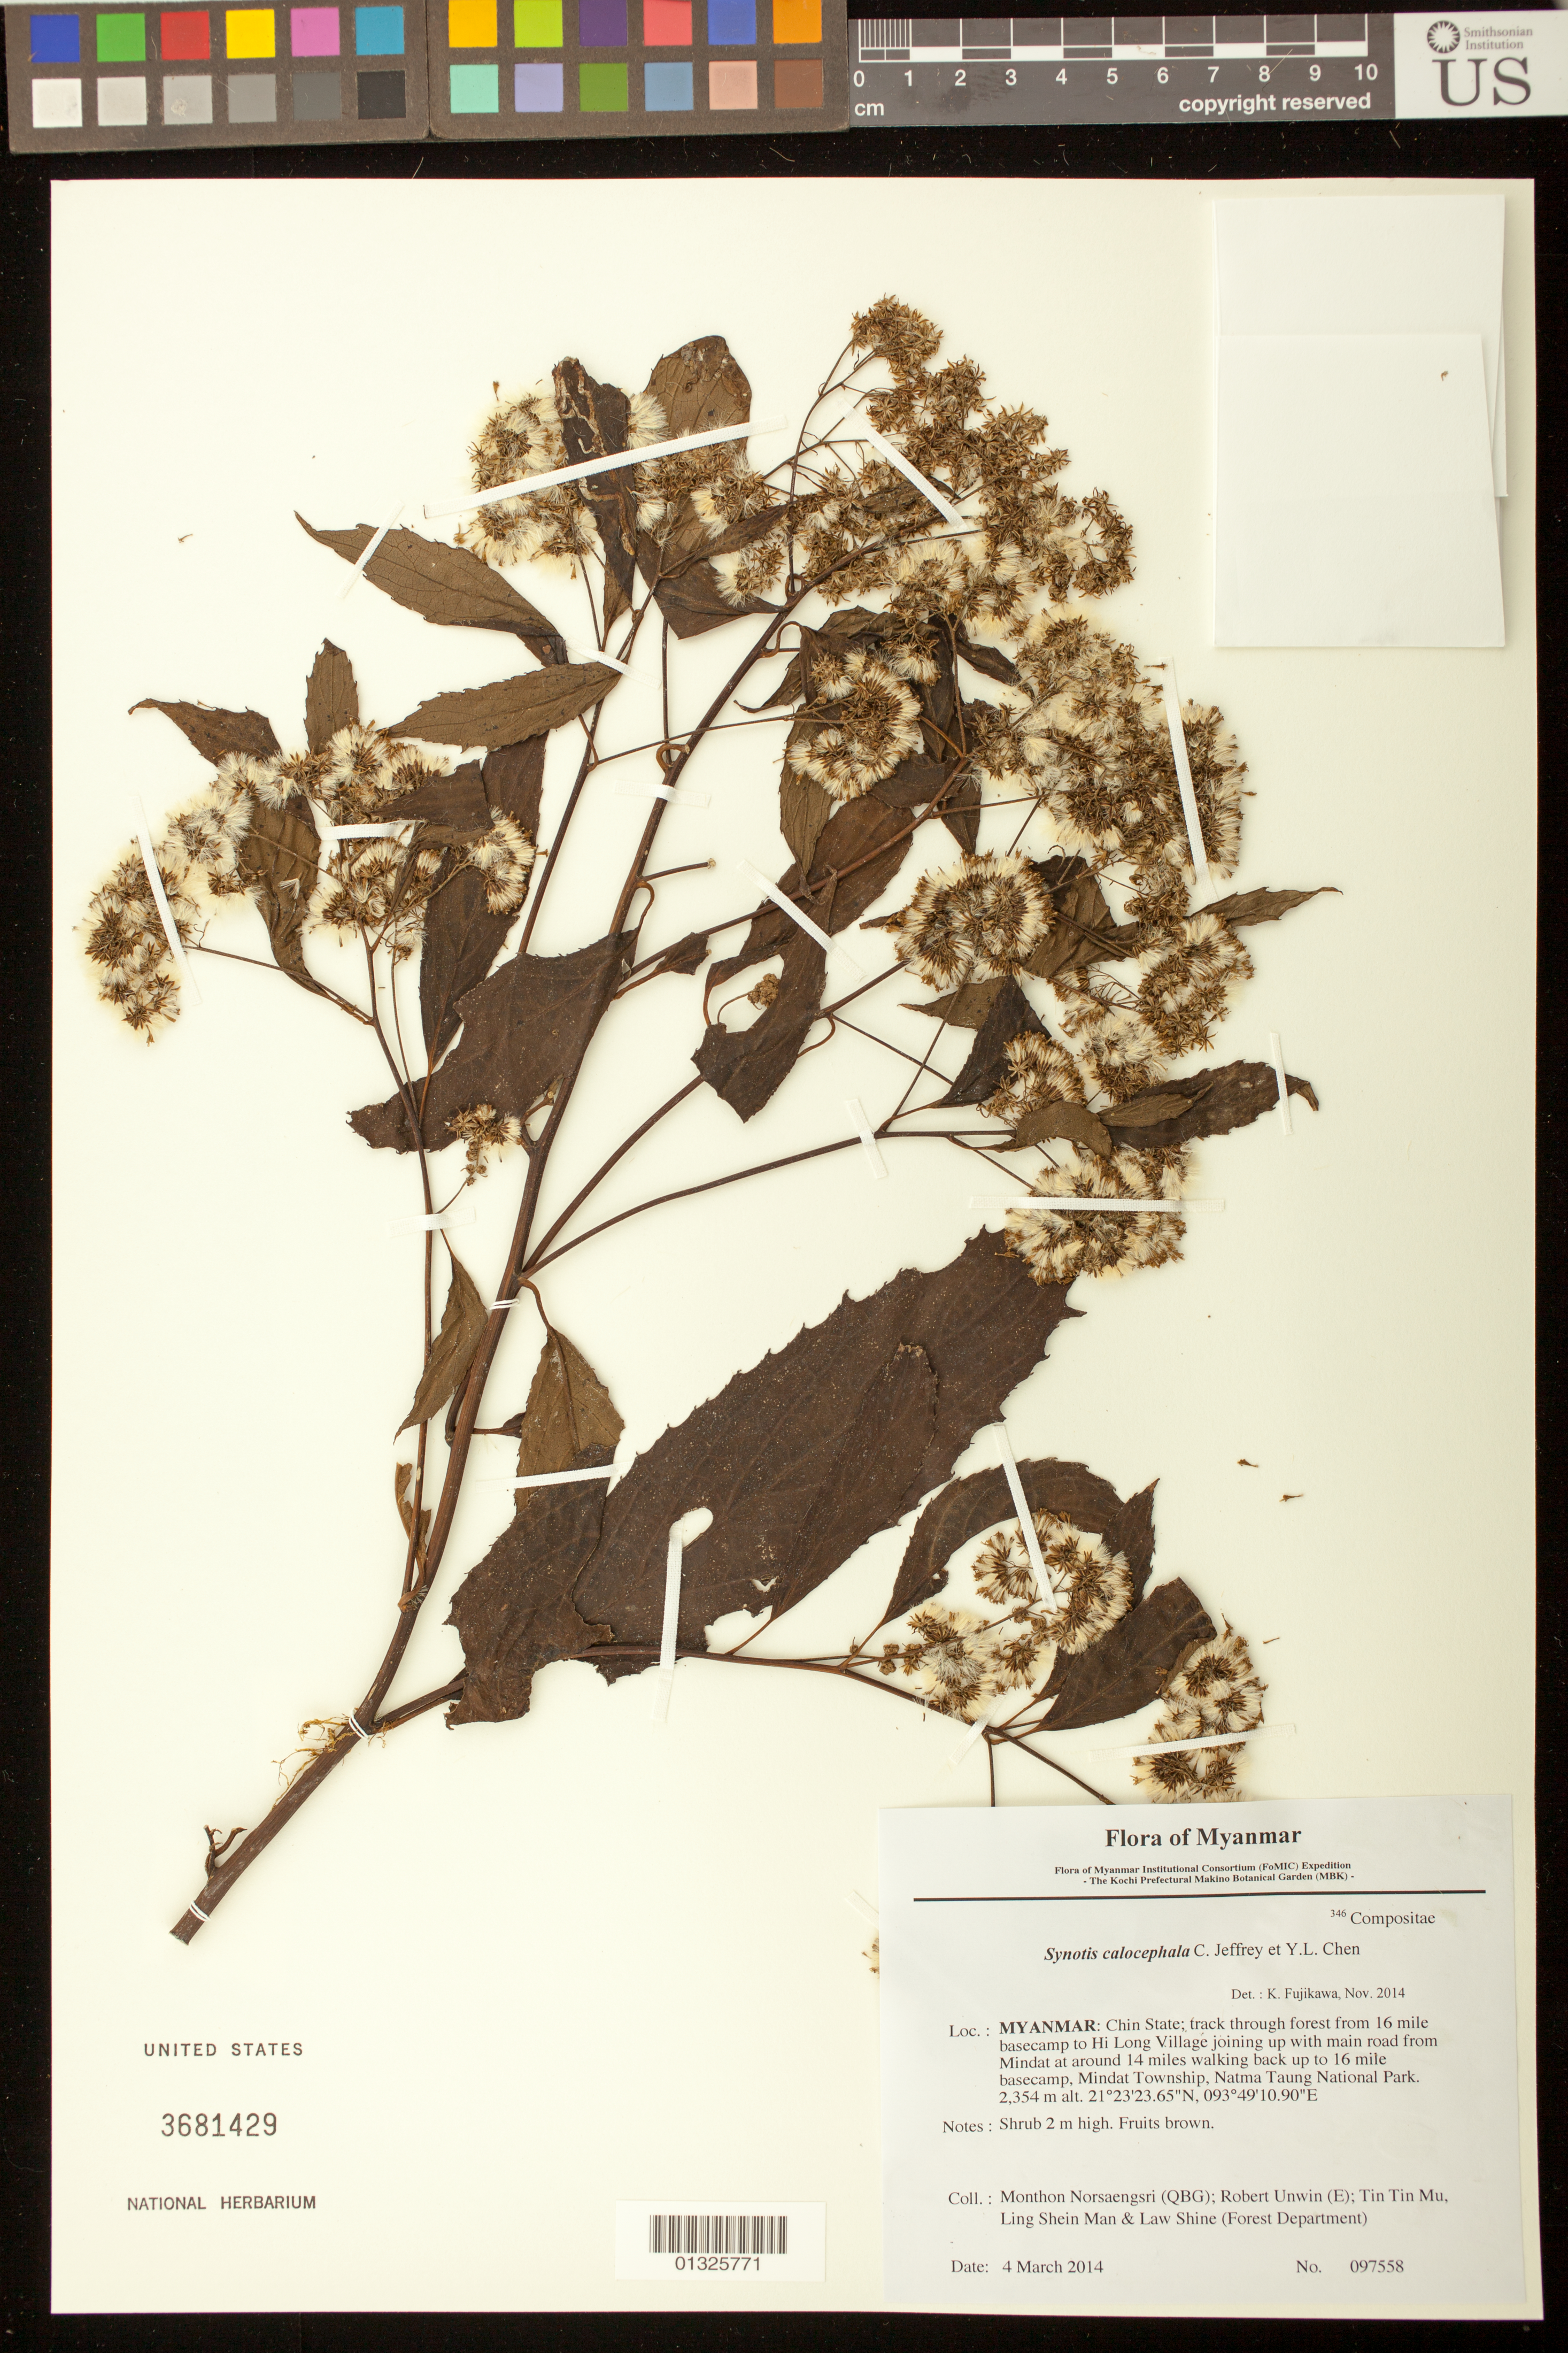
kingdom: Plantae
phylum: Tracheophyta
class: Magnoliopsida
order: Asterales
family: Asteraceae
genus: Synotis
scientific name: Synotis pentantha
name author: (Merr.) M. Tang et al.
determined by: Ren, Chen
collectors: M. Norsaengsri, R. Unwin, Tin Tin Mu, Ling Shein Man & L. Shine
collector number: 97558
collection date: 2014-03-04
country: Myanmar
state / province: Chin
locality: Track through forest from 16 mile basecamp to Hi Long Village joining up with main road from Mindat at around 14 miles walking back up to 16 mile basecamp, Mindat Township, Natma Taung National Park.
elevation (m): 2354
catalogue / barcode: US 3681429